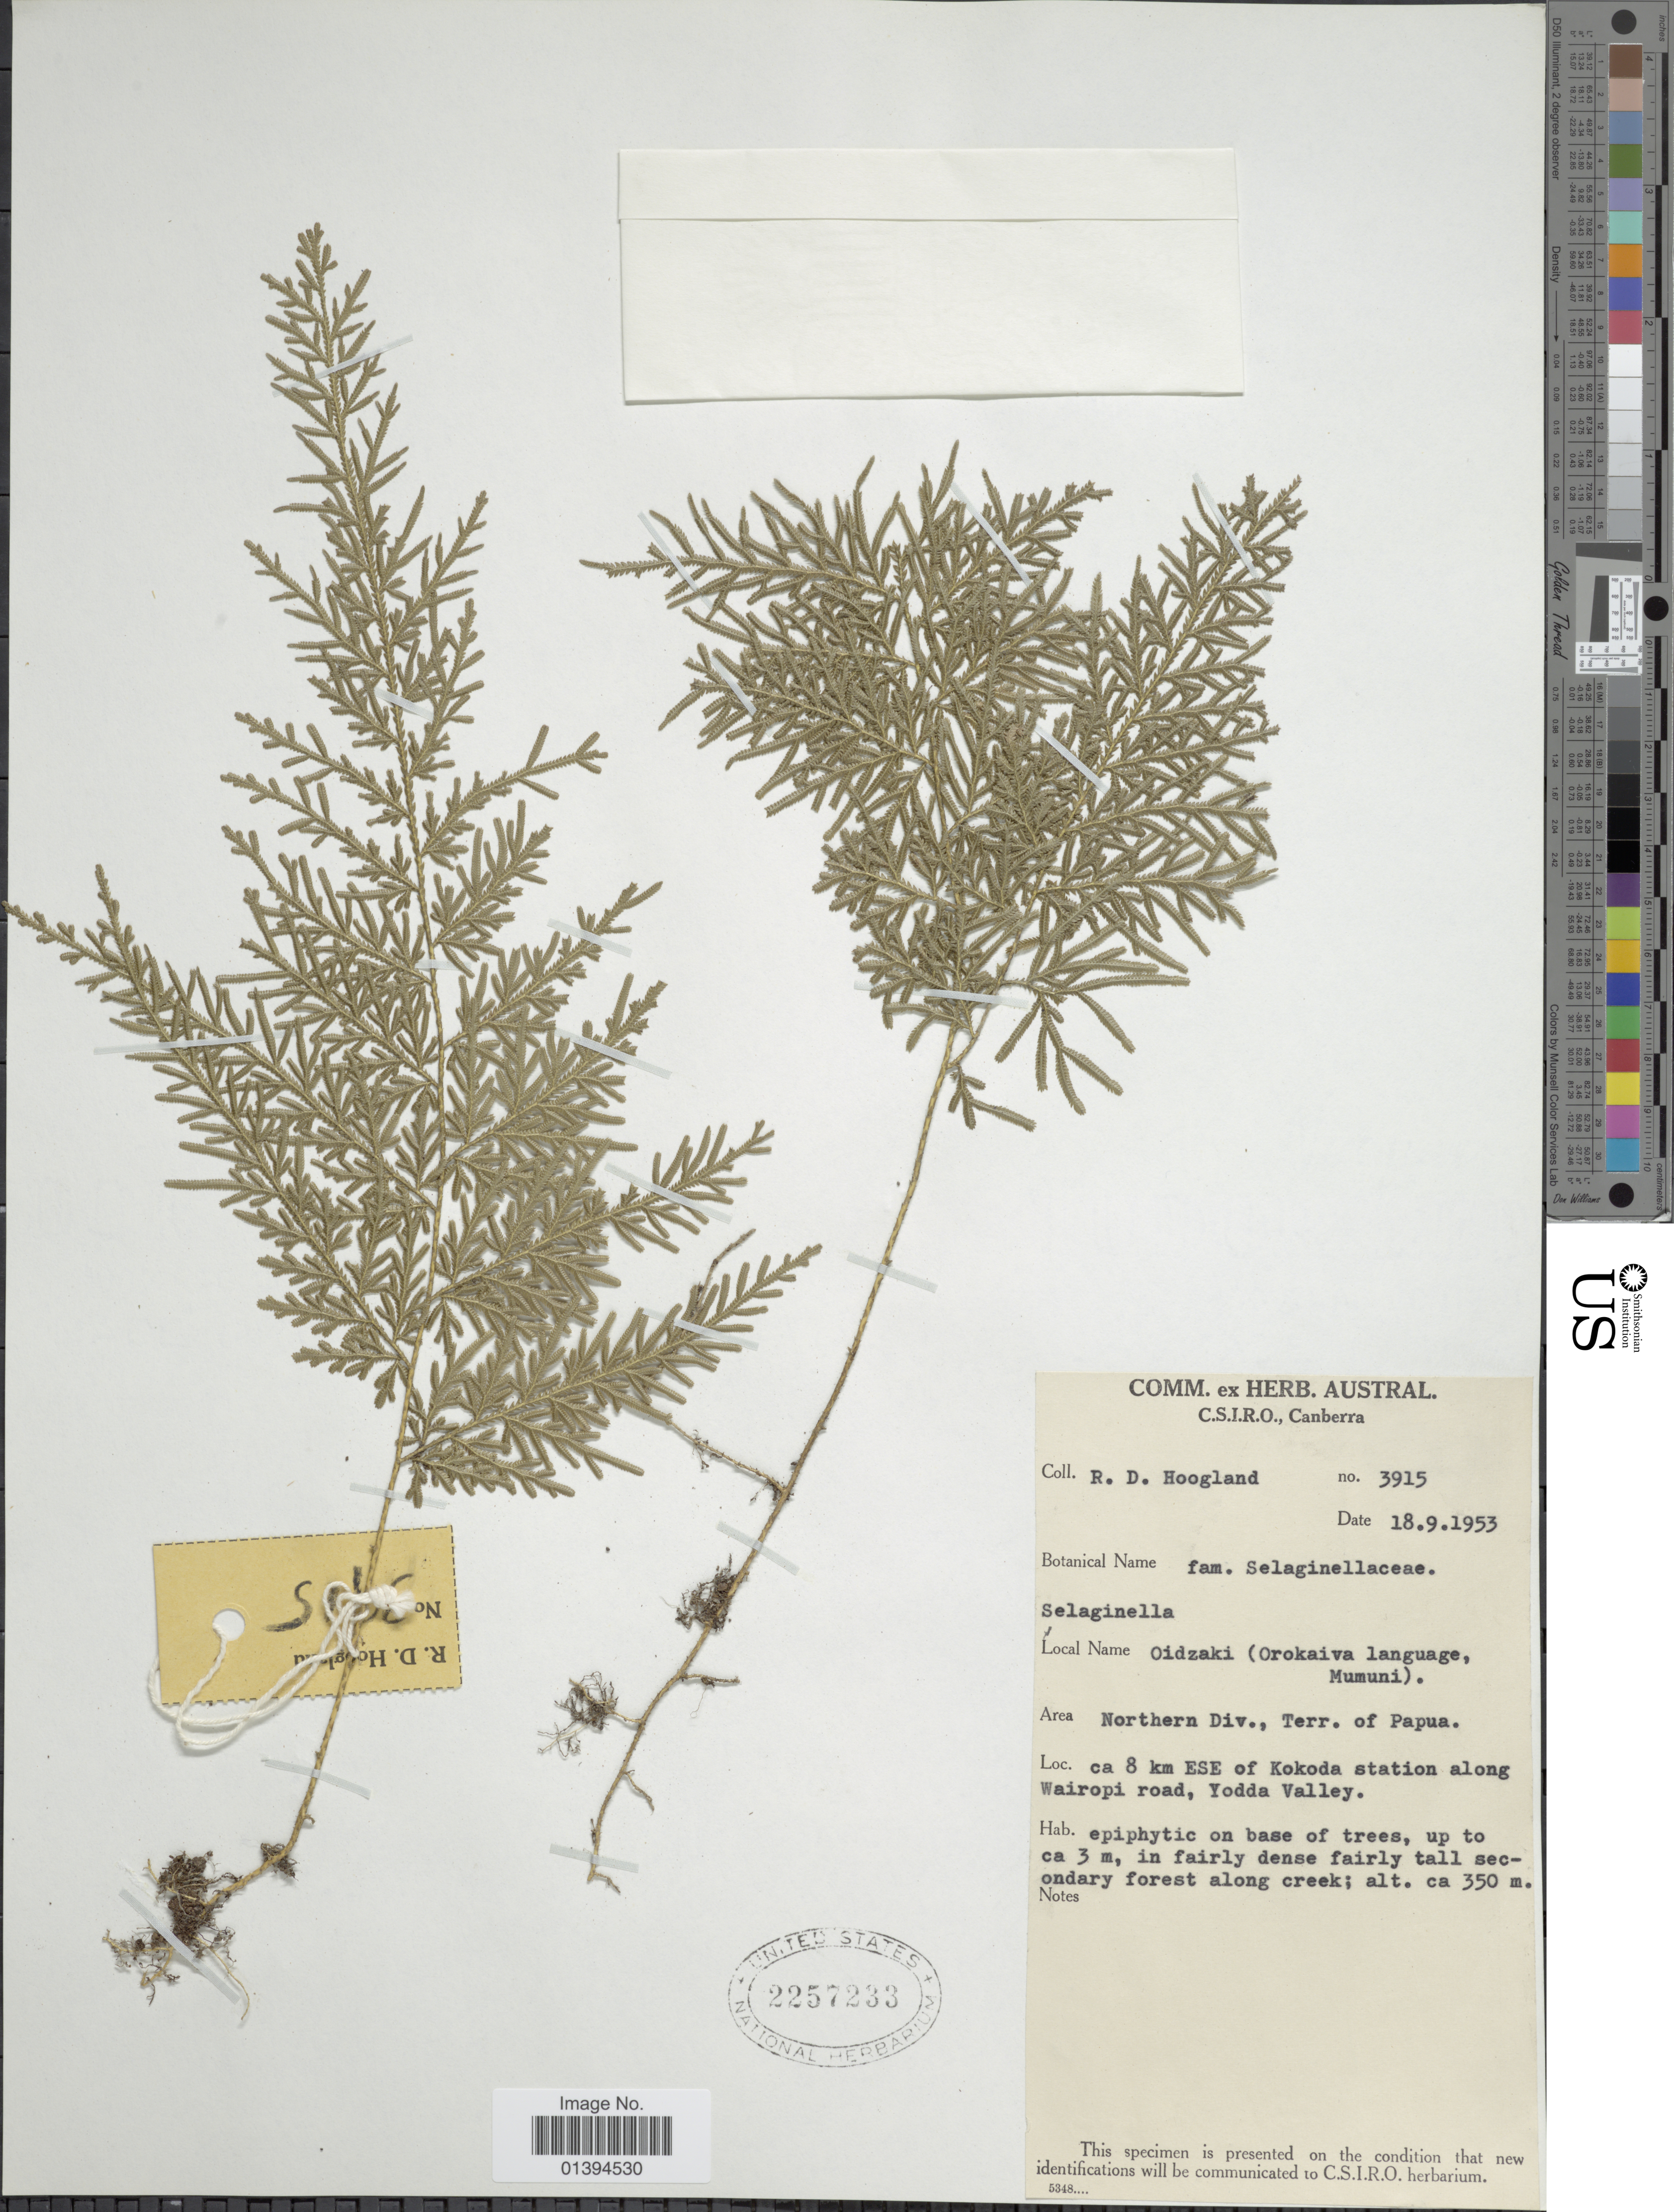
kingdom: Plantae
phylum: Tracheophyta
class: Lycopodiopsida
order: Selaginellales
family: Selaginellaceae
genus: Selaginella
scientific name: Selaginella sp.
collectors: R. D. Hoogland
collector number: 3915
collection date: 1953-09-18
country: Papua New Guinea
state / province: Northern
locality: Terr. of Papua, ca. 8 km ESE of Kokoda station along Wairopi road, Yodda valley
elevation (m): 350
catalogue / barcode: US 2257233